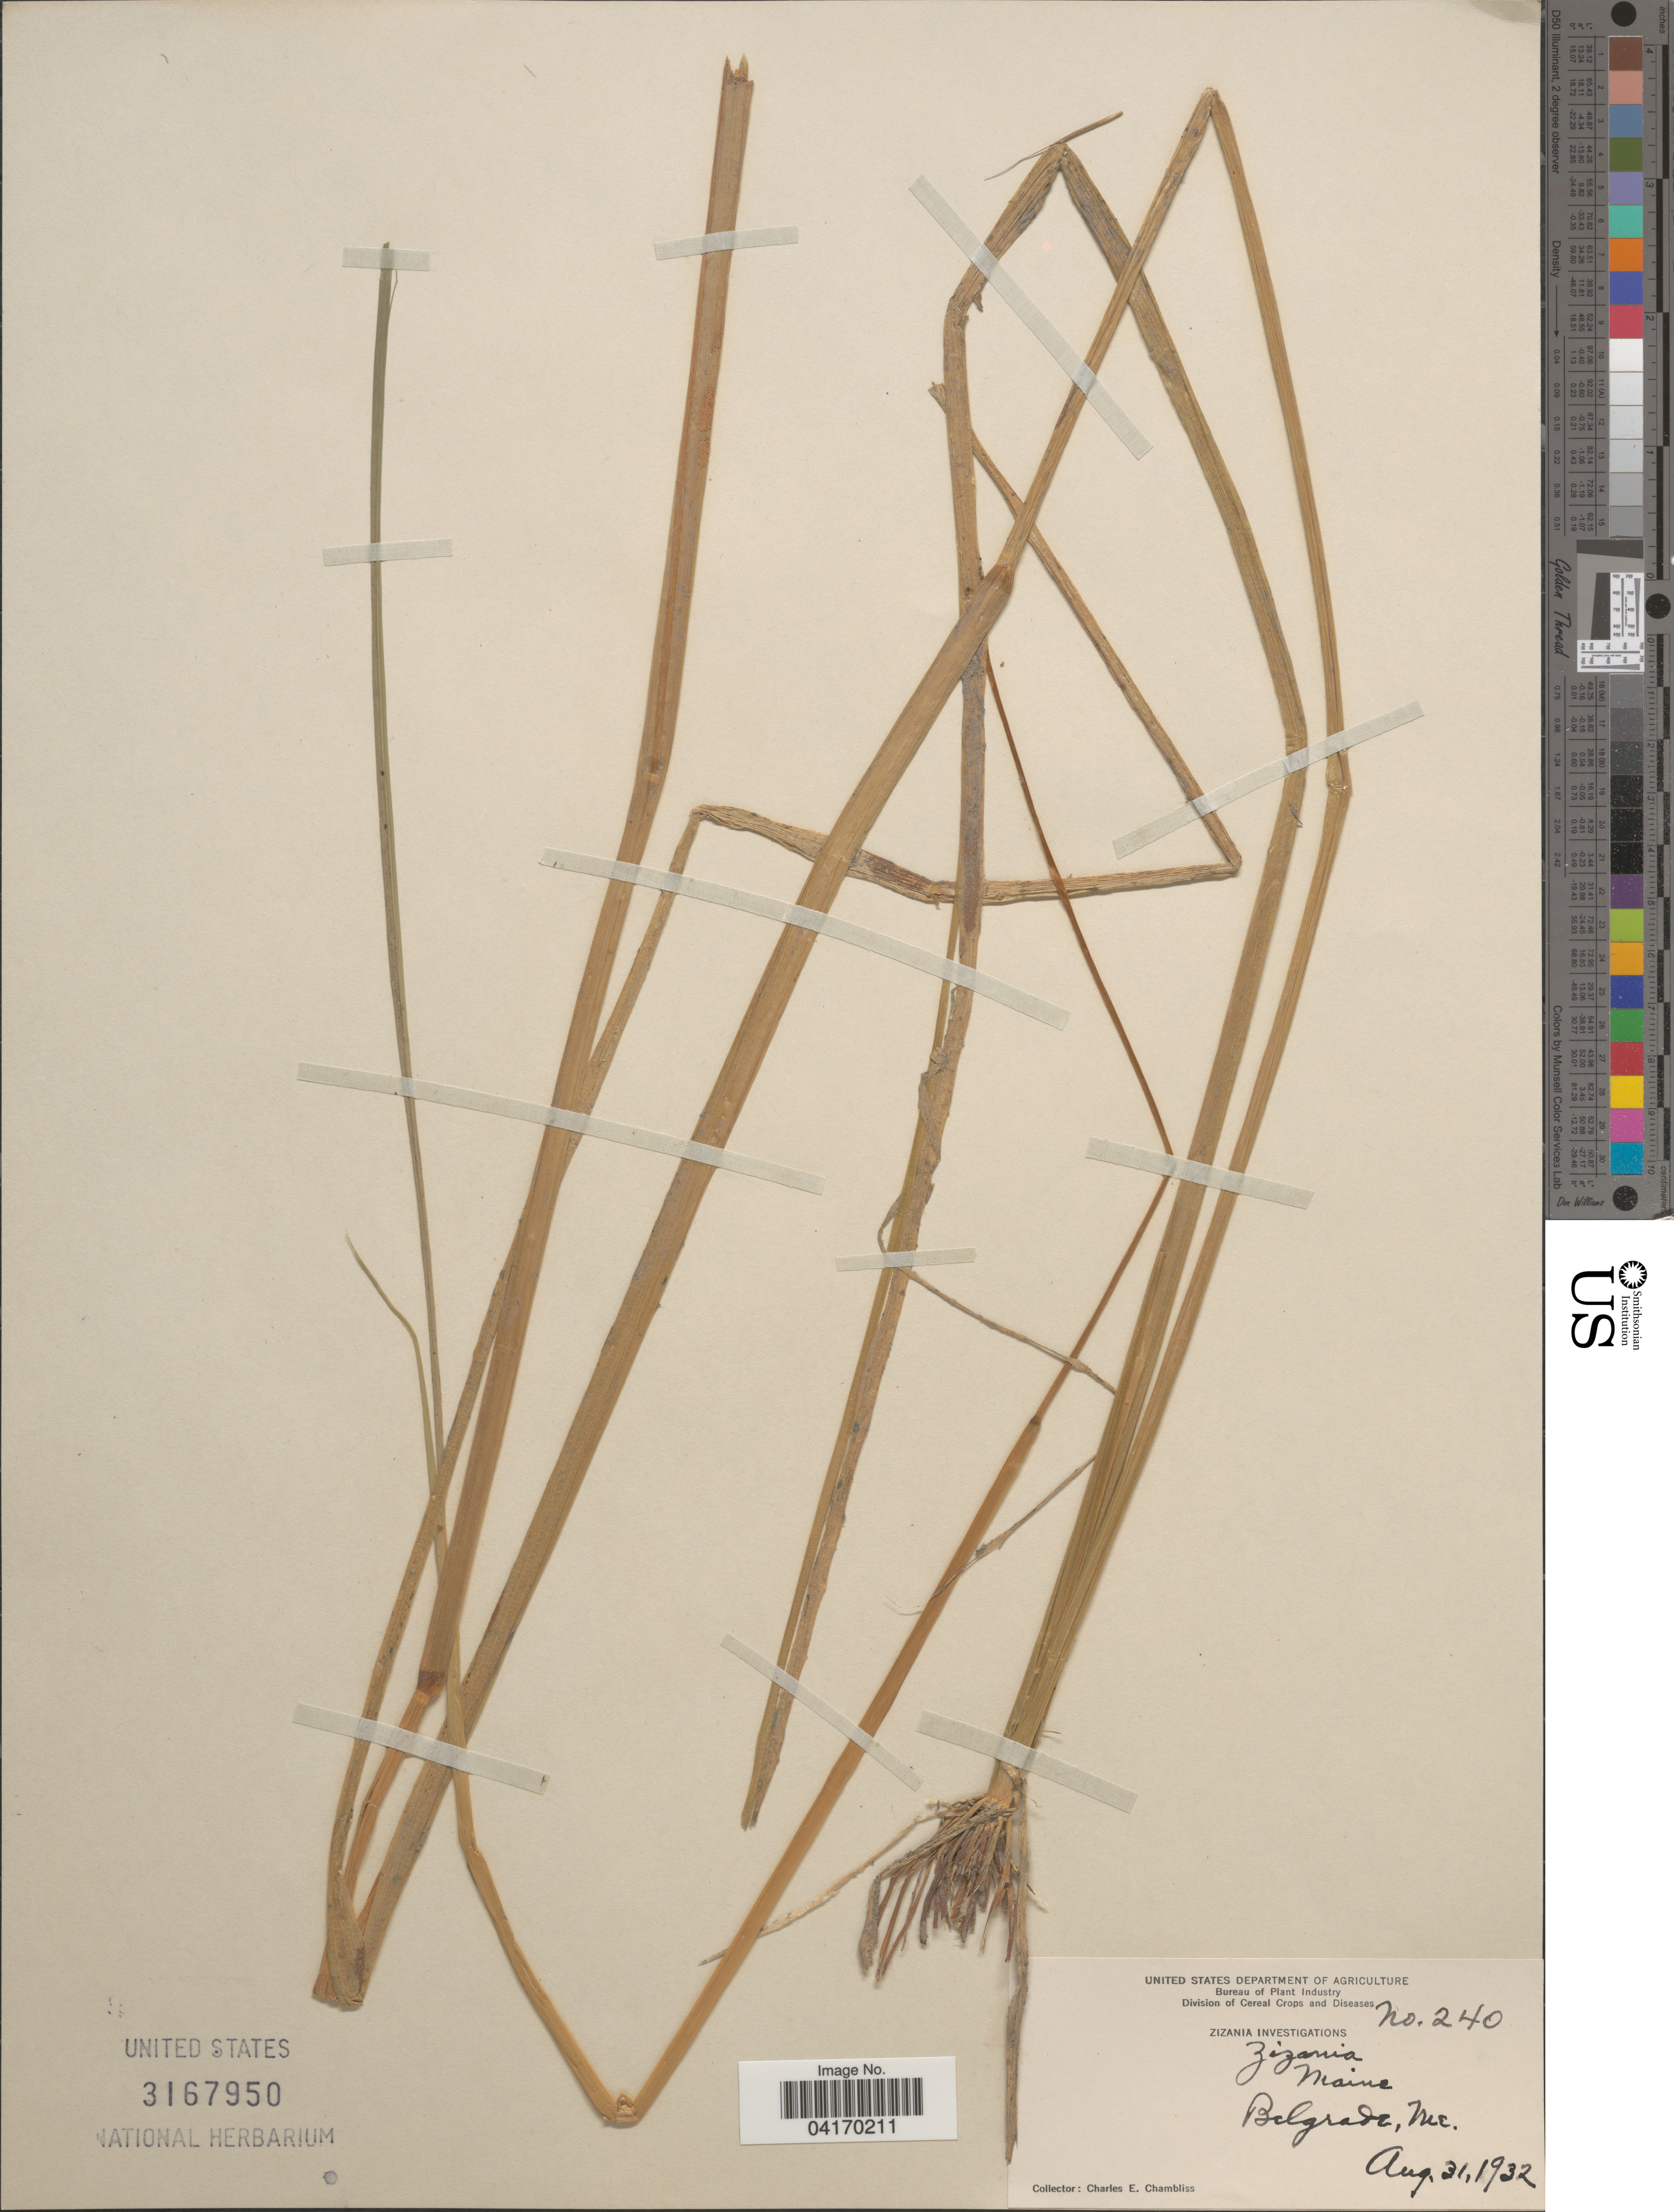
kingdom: Plantae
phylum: Tracheophyta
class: Liliopsida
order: Poales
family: Poaceae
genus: Zizania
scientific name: Zizania palustris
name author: L.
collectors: C. Chambliss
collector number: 240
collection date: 1932-08-31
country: United States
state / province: Maine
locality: Belgrade.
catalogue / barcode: US 3167950